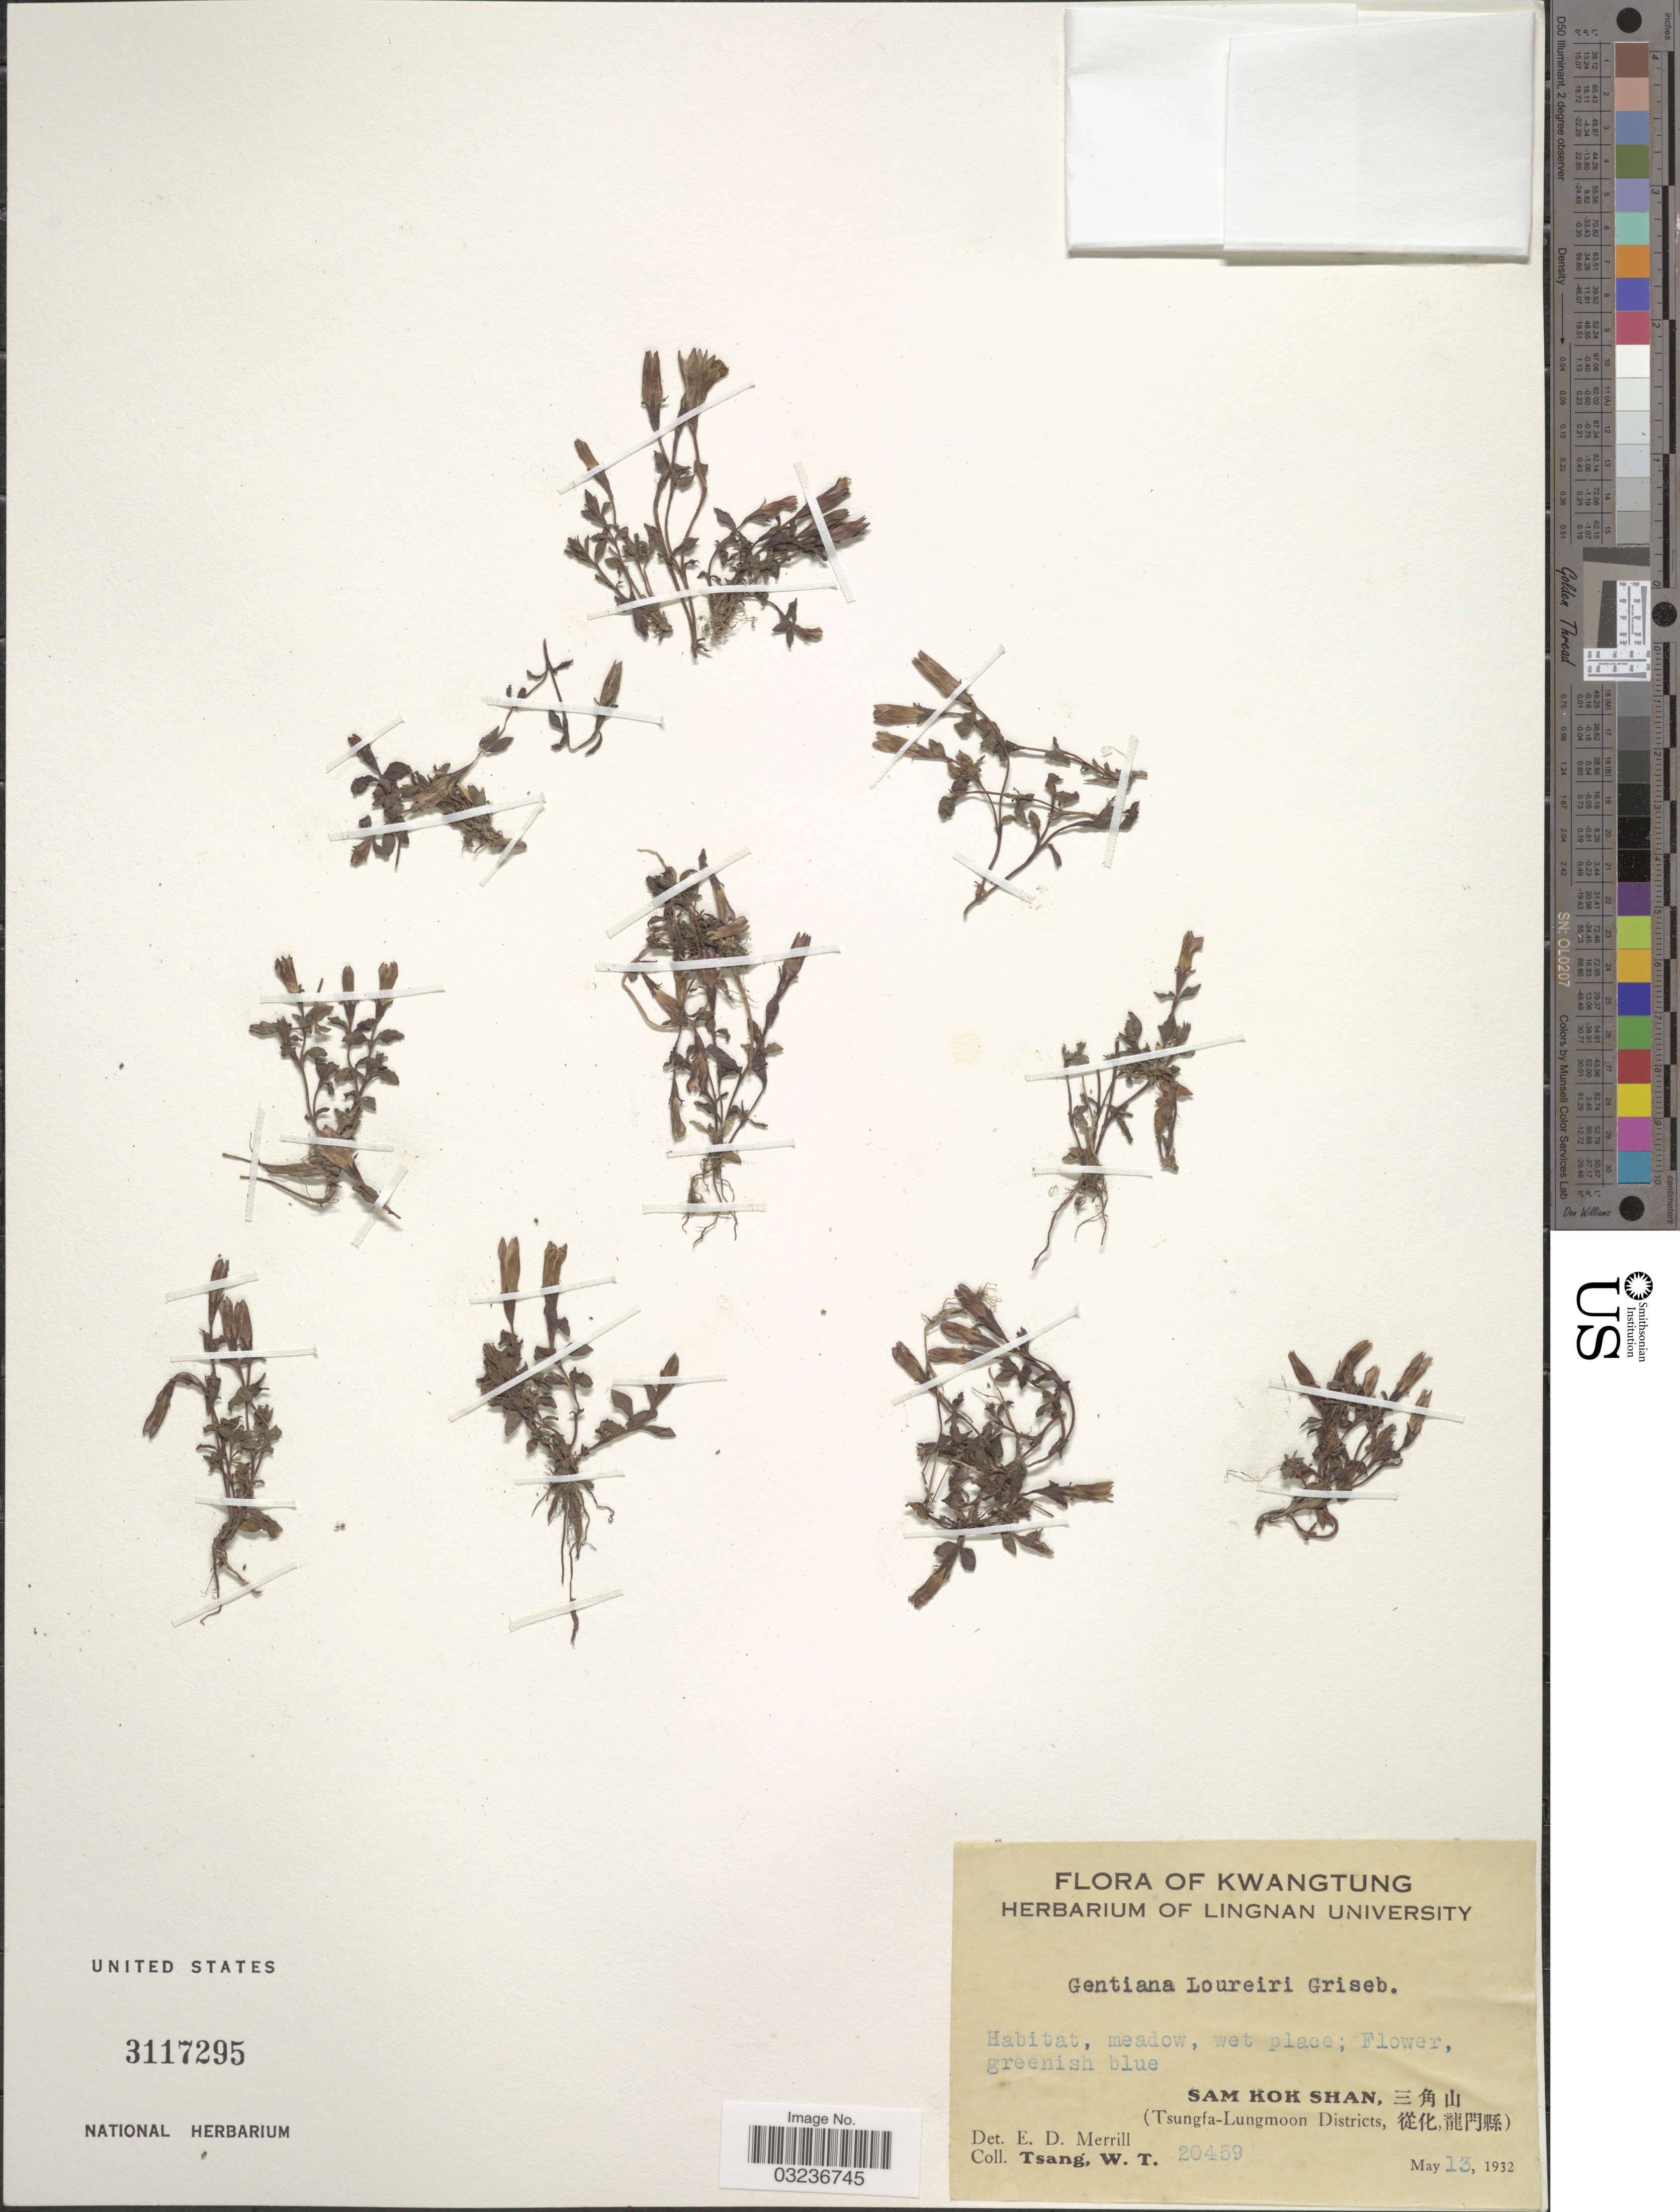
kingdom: Plantae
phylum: Tracheophyta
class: Magnoliopsida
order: Gentianales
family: Gentianaceae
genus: Gentiana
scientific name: Gentiana loureiroi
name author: (G. Don) Griseb.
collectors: W. T. Tsang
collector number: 20459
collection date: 1932-05-13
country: China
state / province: Guangdong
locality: Kwatung,Sam Kok Shan, (Tsungfa-Lungmoon Districts.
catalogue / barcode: US 3117295